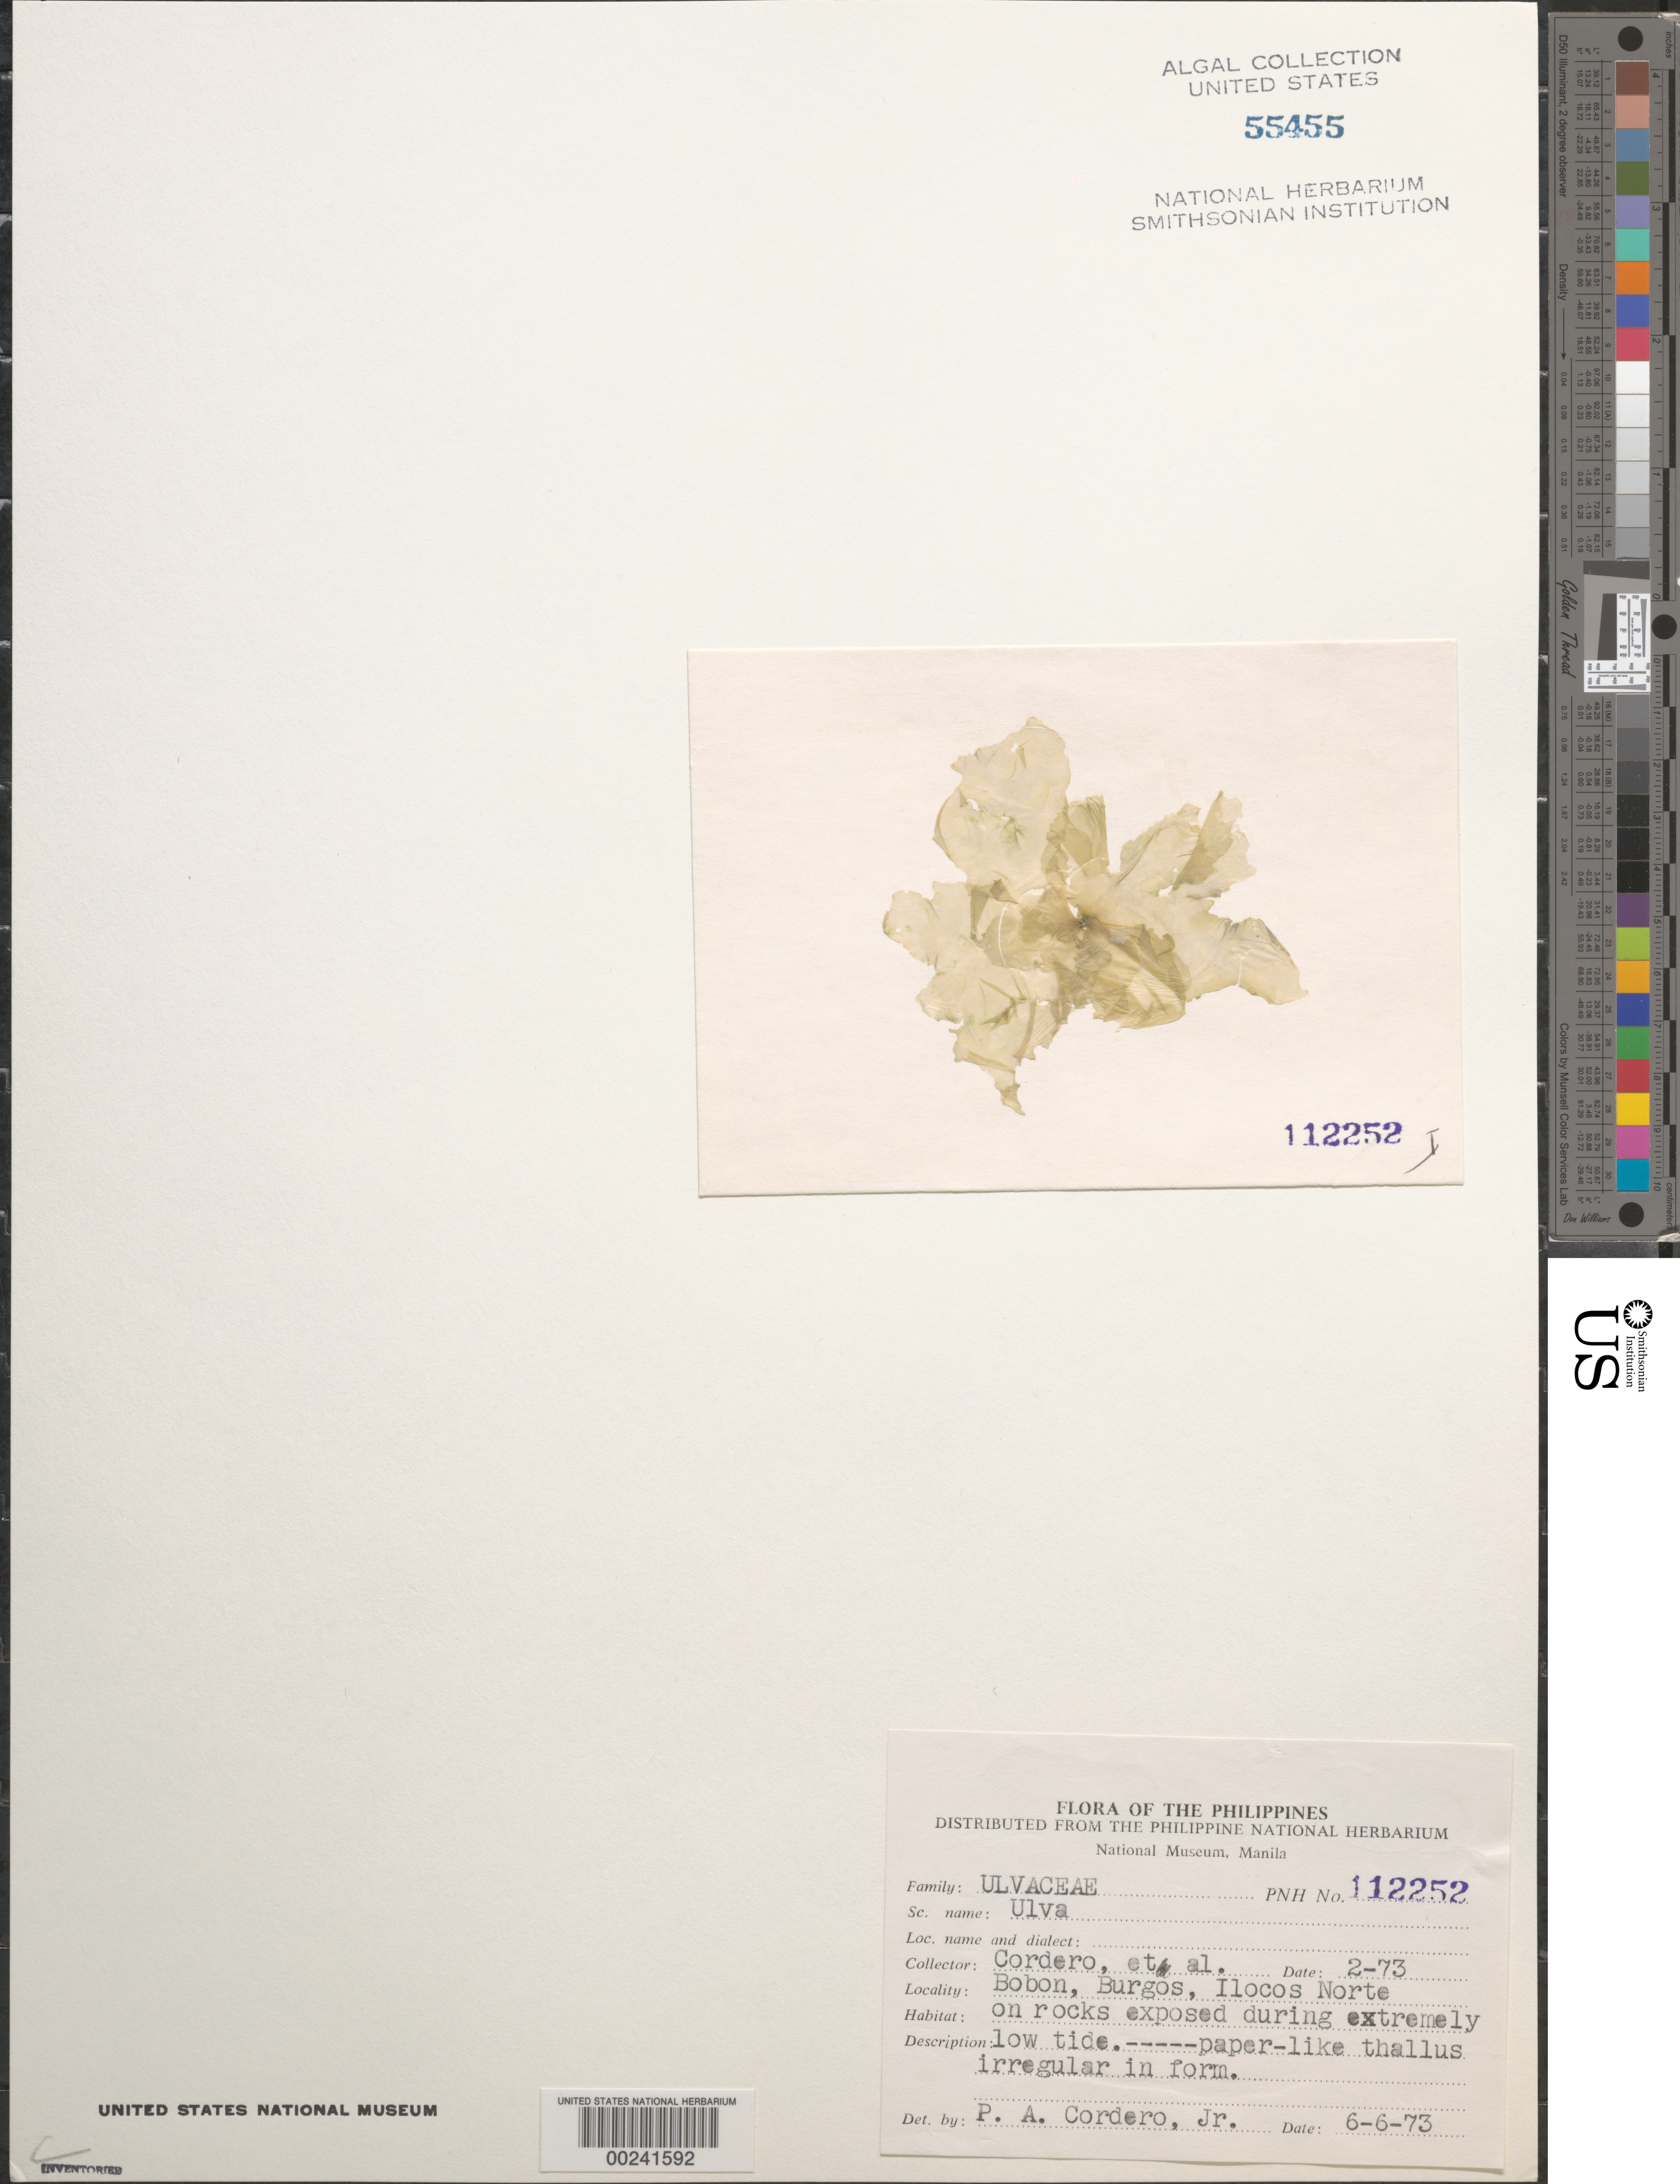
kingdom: Plantae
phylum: Chlorophyta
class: Ulvophyceae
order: Ulvales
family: Ulvaceae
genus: Ulva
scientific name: Ulva sp.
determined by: Cordero, P. A., Jr.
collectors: P. A. Cordero et al.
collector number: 112252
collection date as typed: Feb 1973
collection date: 1973-02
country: Philippines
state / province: Ilocos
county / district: Ilocos Norte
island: Luzon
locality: Bobon, Burgos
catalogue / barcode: US 55455